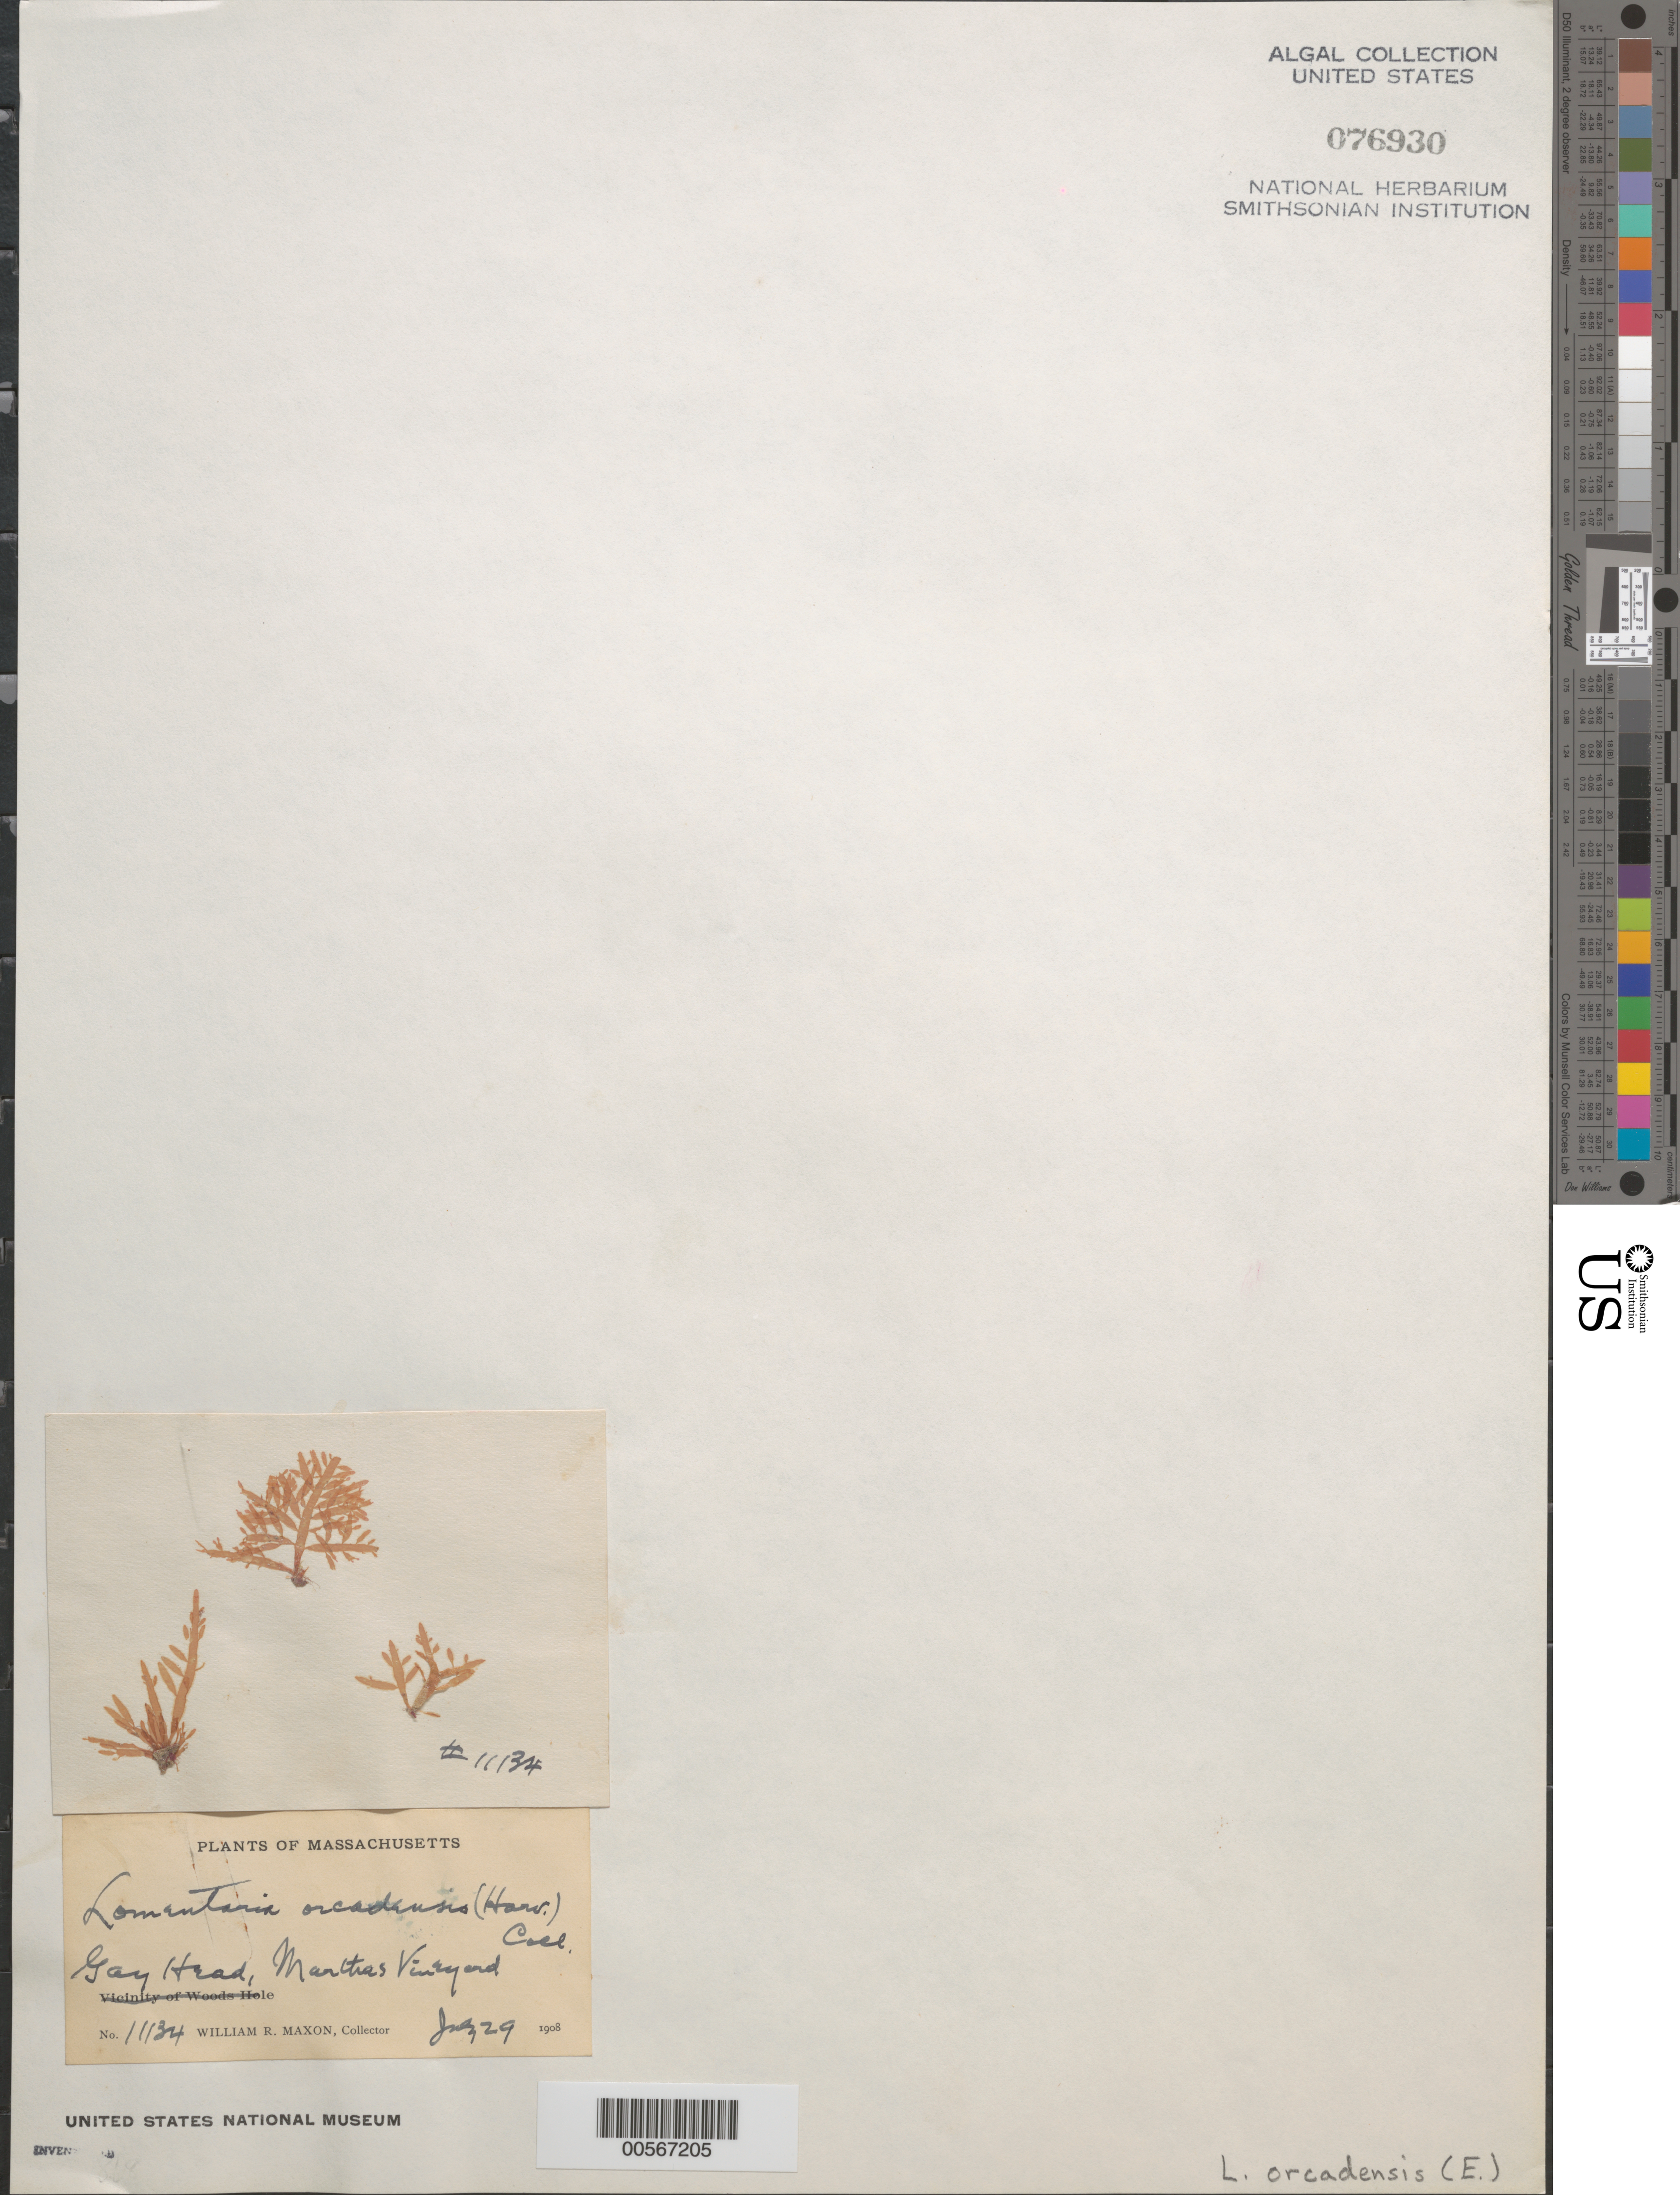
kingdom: Plantae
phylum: Rhodophyta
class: Florideophyceae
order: Rhodymeniales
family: Lomentariaceae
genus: Lomentaria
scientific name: Lomentaria orcadensis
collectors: W. R. Maxon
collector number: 11134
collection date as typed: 29 Jul 1908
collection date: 1908-07-29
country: United States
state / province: Massachusetts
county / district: Dukes County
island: Martha's Vineyard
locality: Gay Head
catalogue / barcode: US 76930